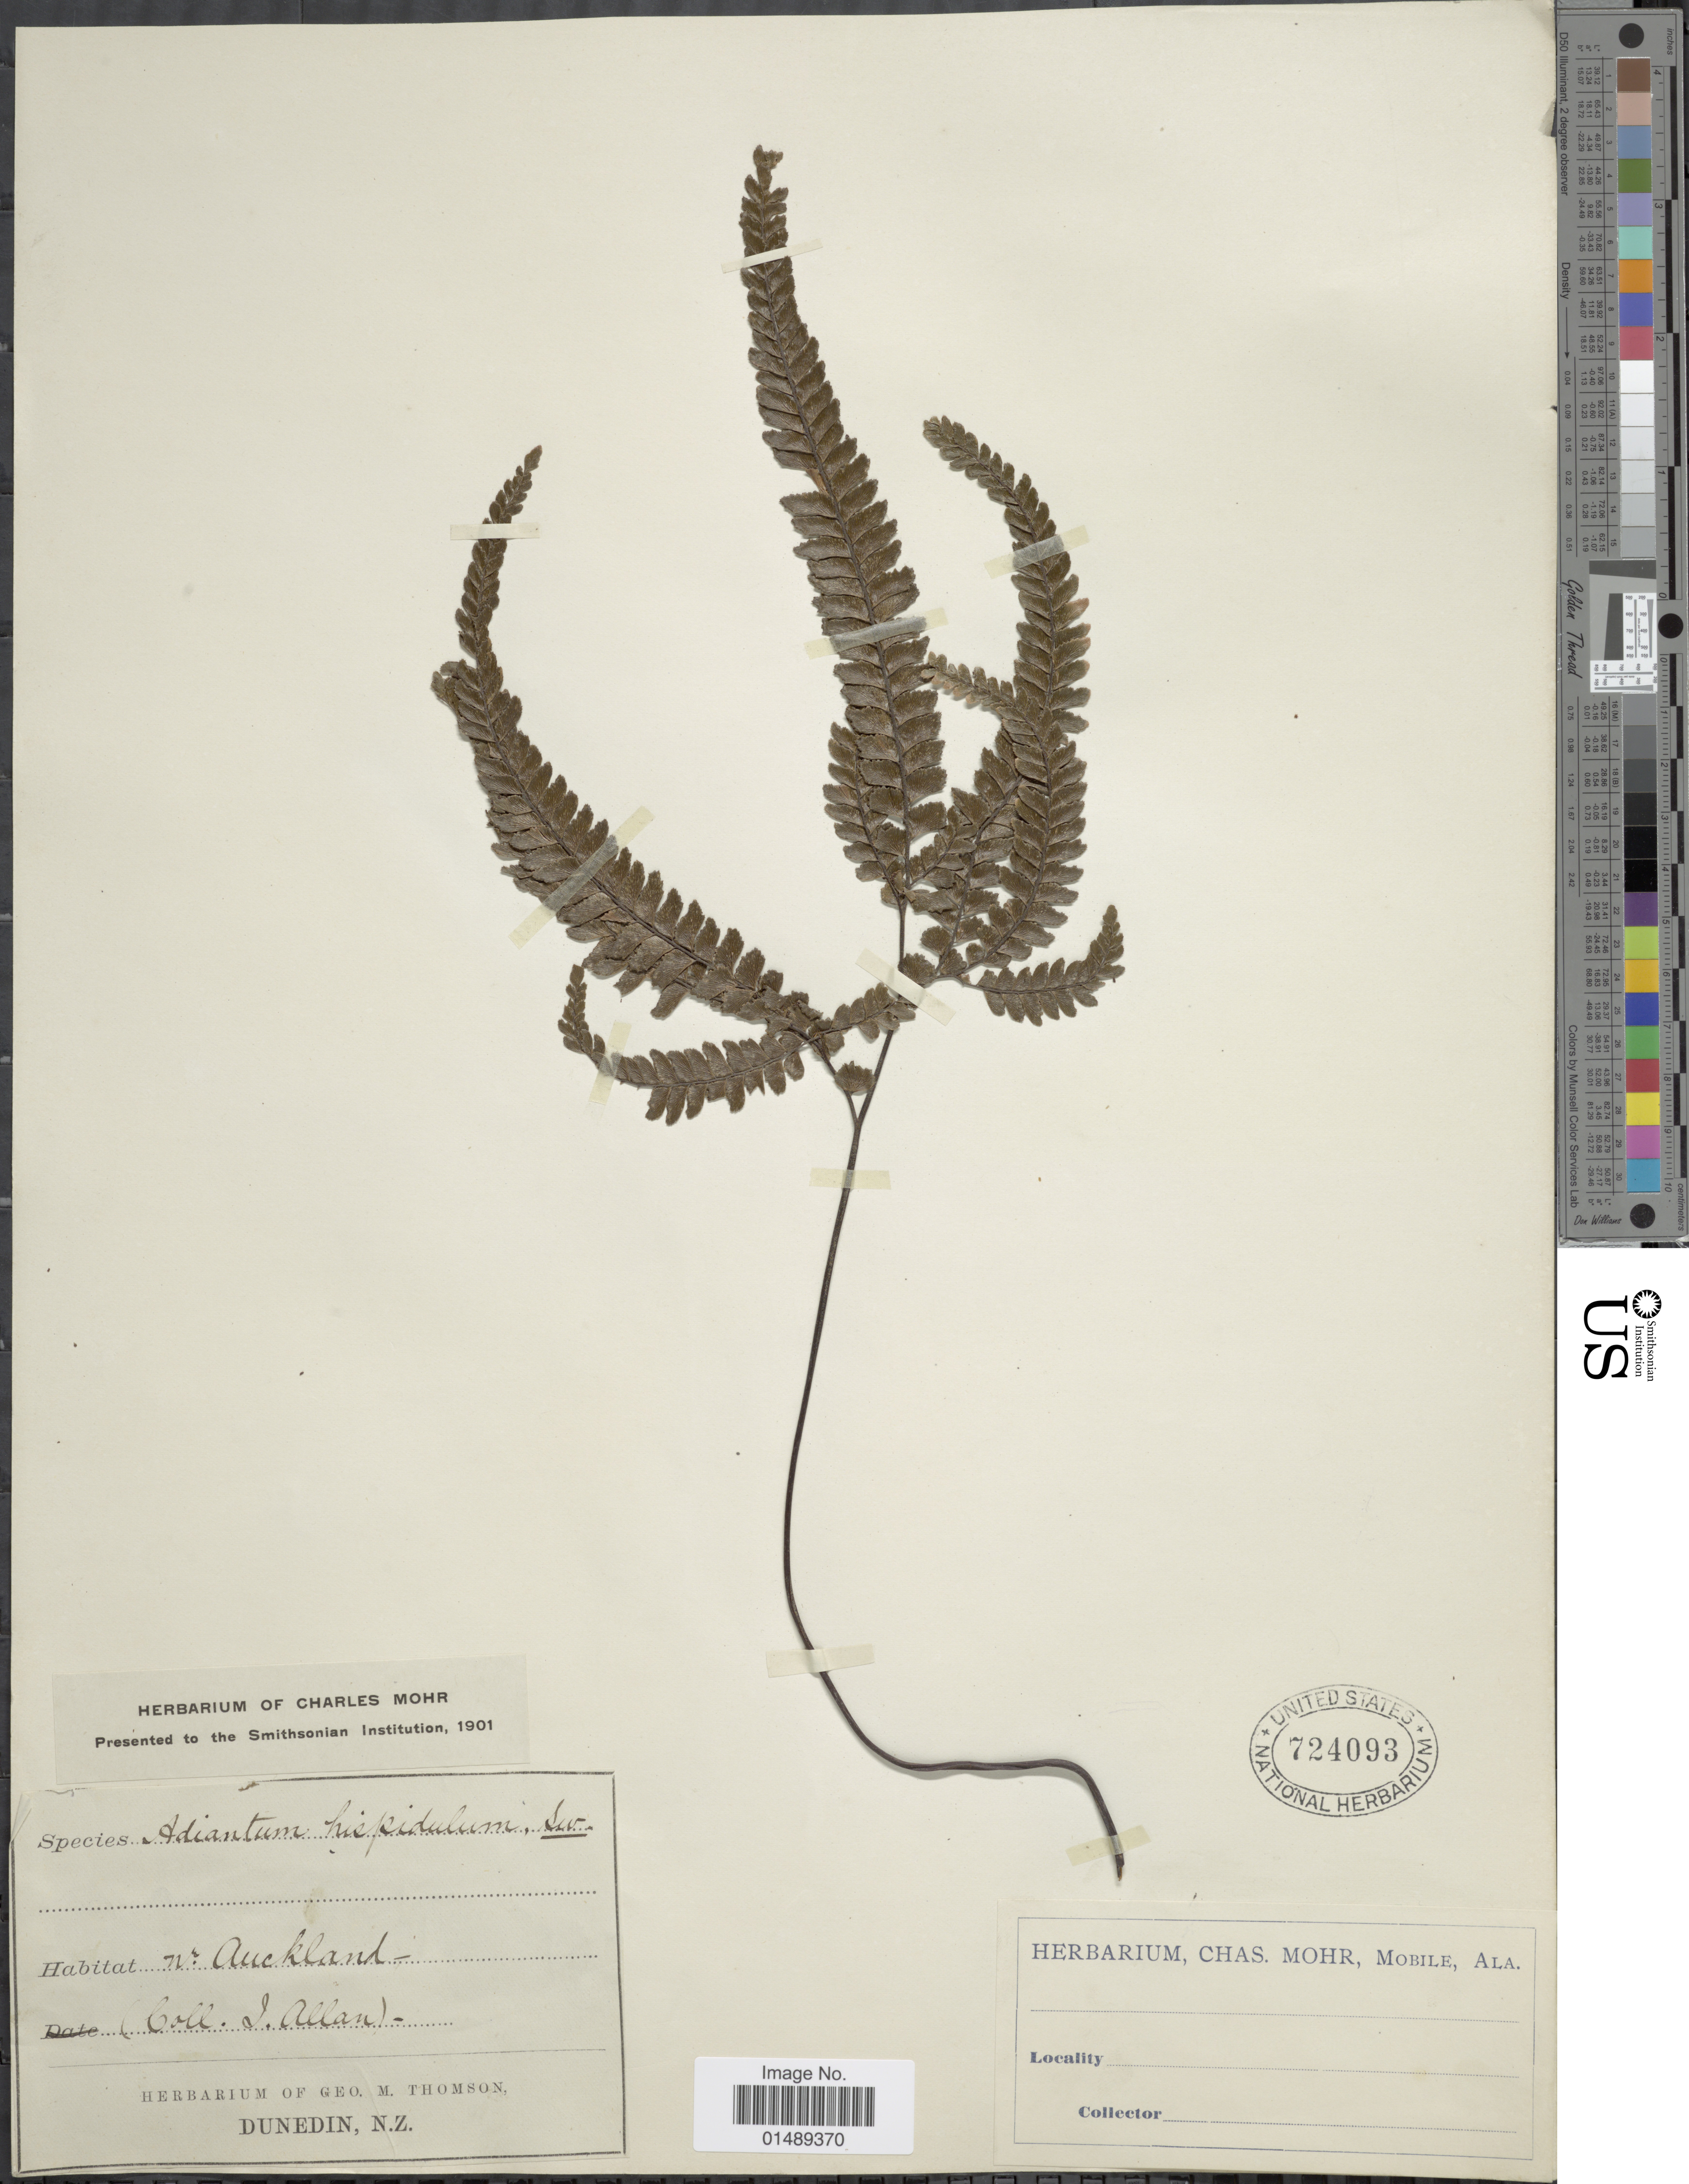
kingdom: Plantae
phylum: Tracheophyta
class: Polypodiopsida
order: Polypodiales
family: Pteridaceae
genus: Adiantum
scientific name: Adiantum hispidulum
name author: Sw.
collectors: J. Allan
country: New Zealand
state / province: Auckland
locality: Nr. Auckland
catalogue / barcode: US 724093